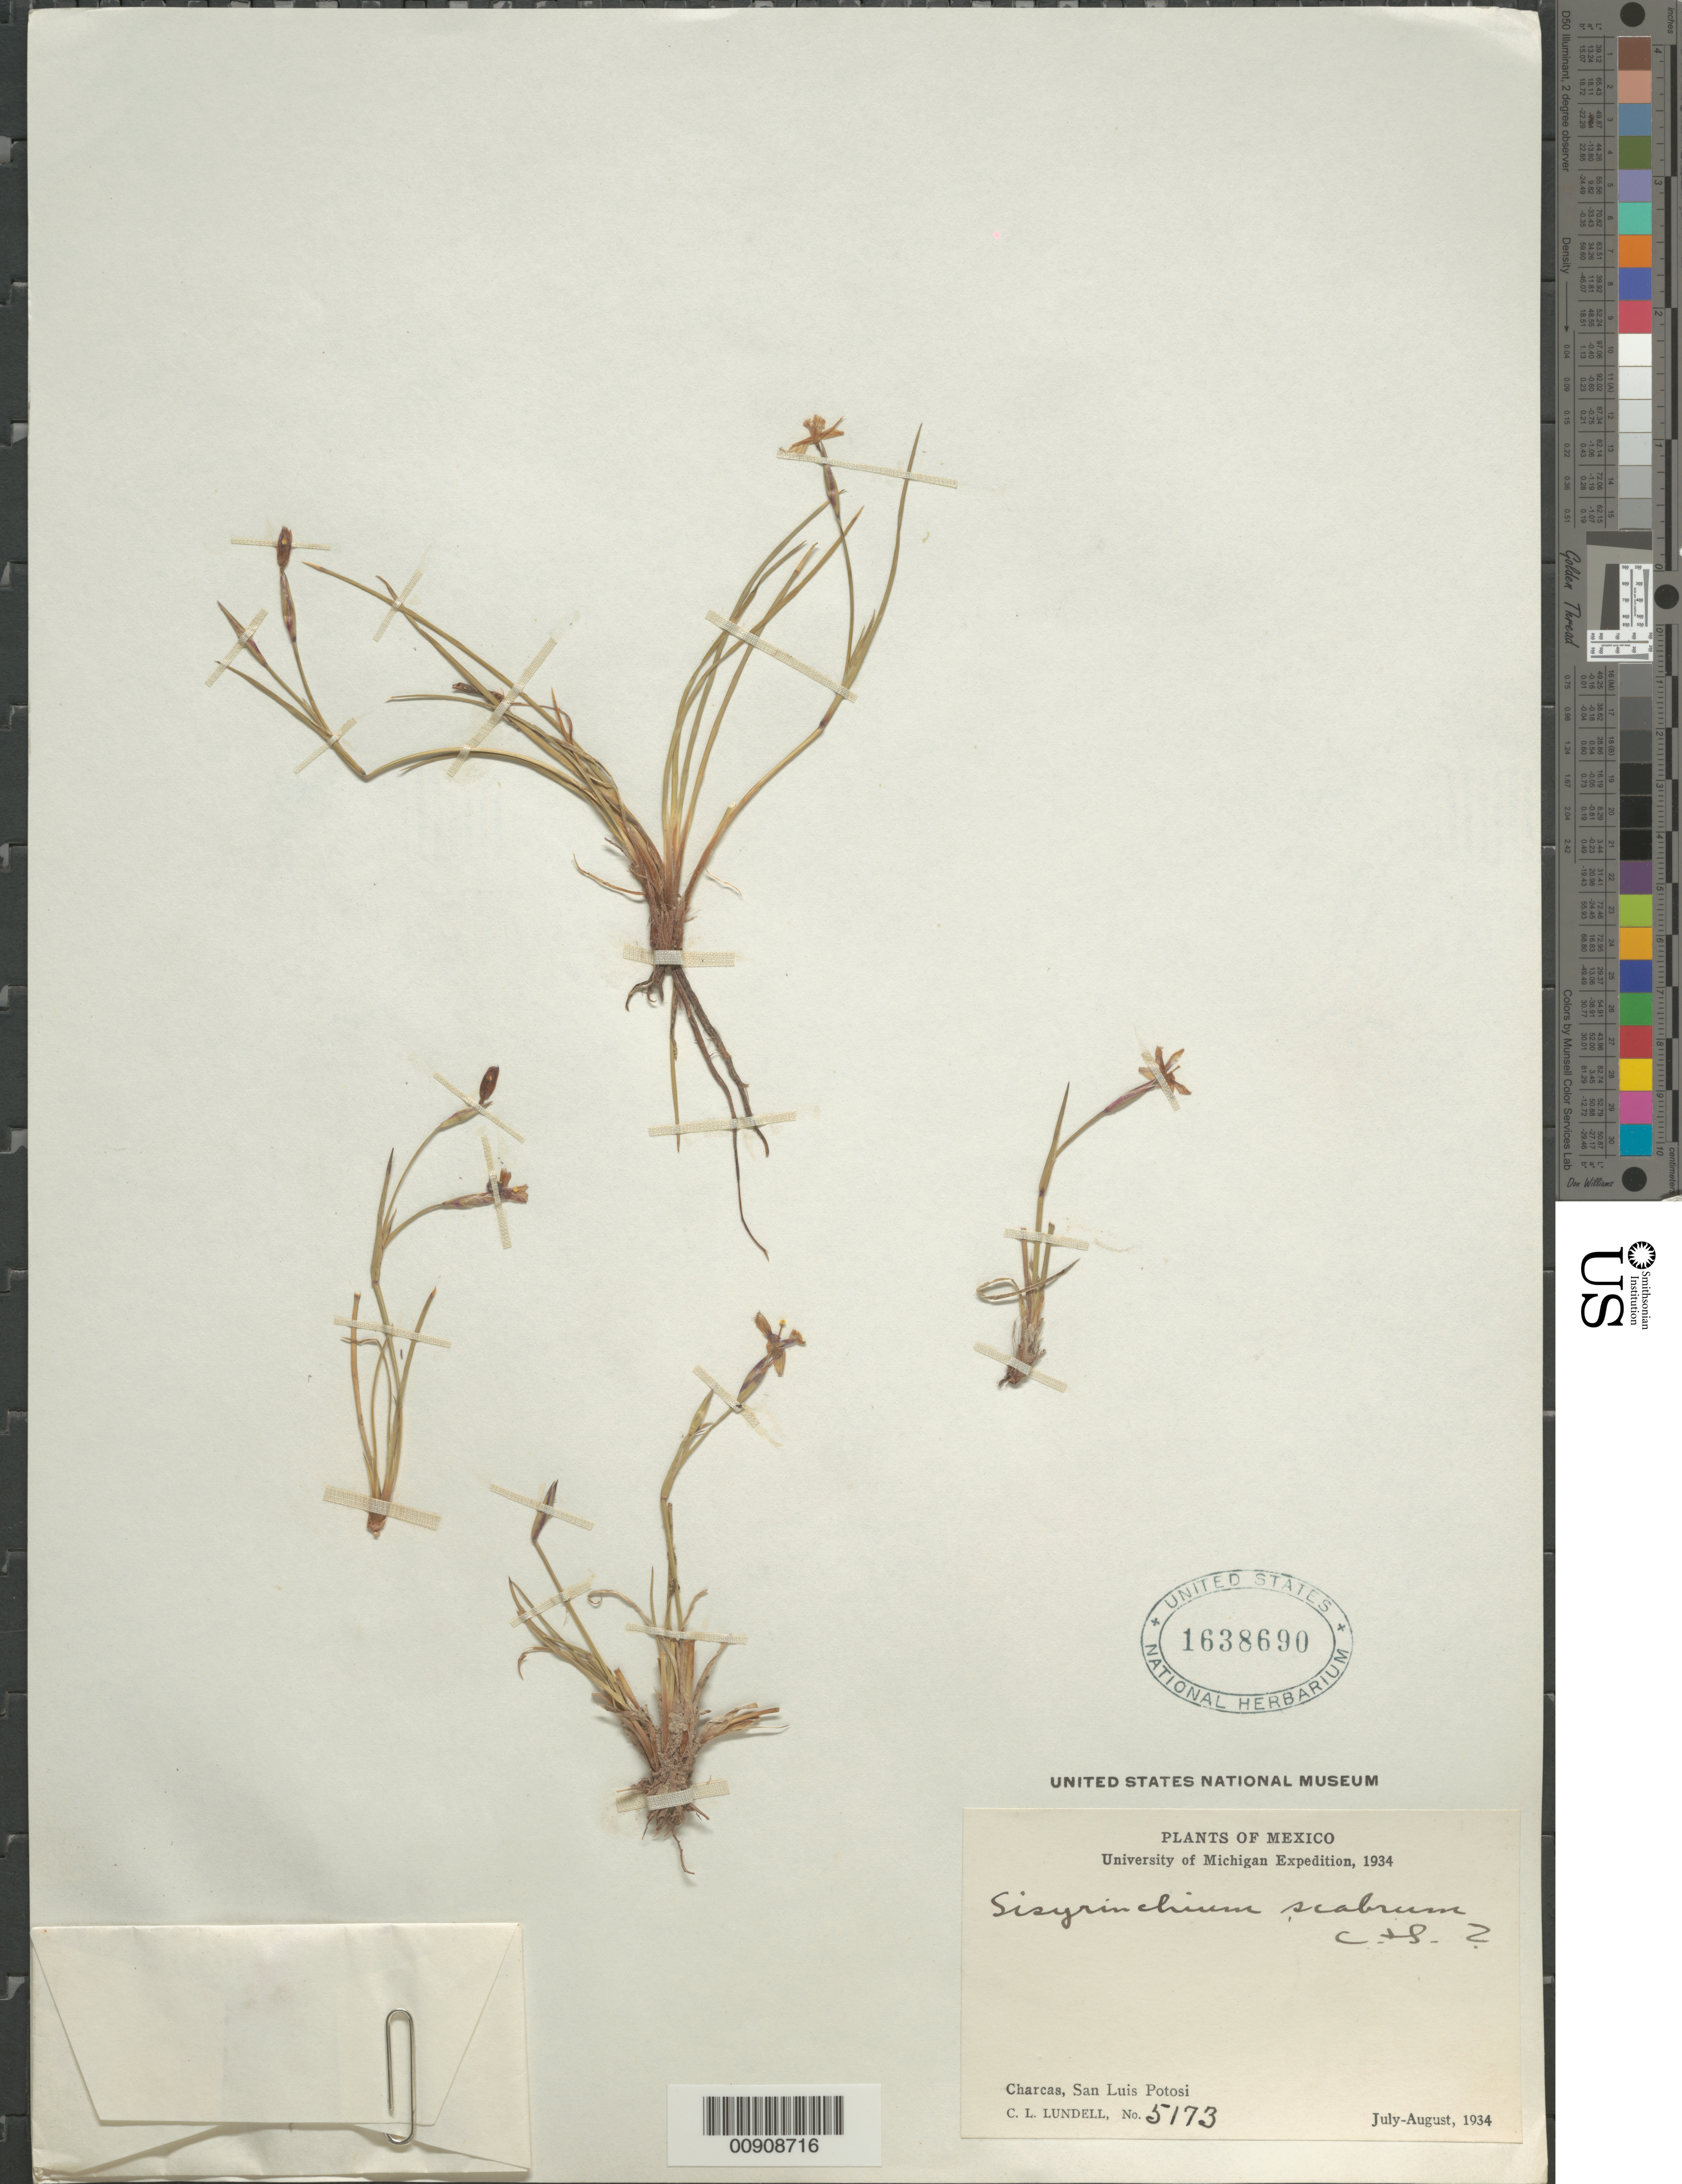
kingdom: Plantae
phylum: Tracheophyta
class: Liliopsida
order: Asparagales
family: Iridaceae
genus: Sisyrinchium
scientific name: Sisyrinchium scabrum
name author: Schltdl. & Cham.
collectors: C. L. Lundell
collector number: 5173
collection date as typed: Jul 1934 to -- Aug 1934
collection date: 1934-07/1934-08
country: Mexico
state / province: San Luis Potosí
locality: Charcas, San Luis Potosí.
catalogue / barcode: US 1638690